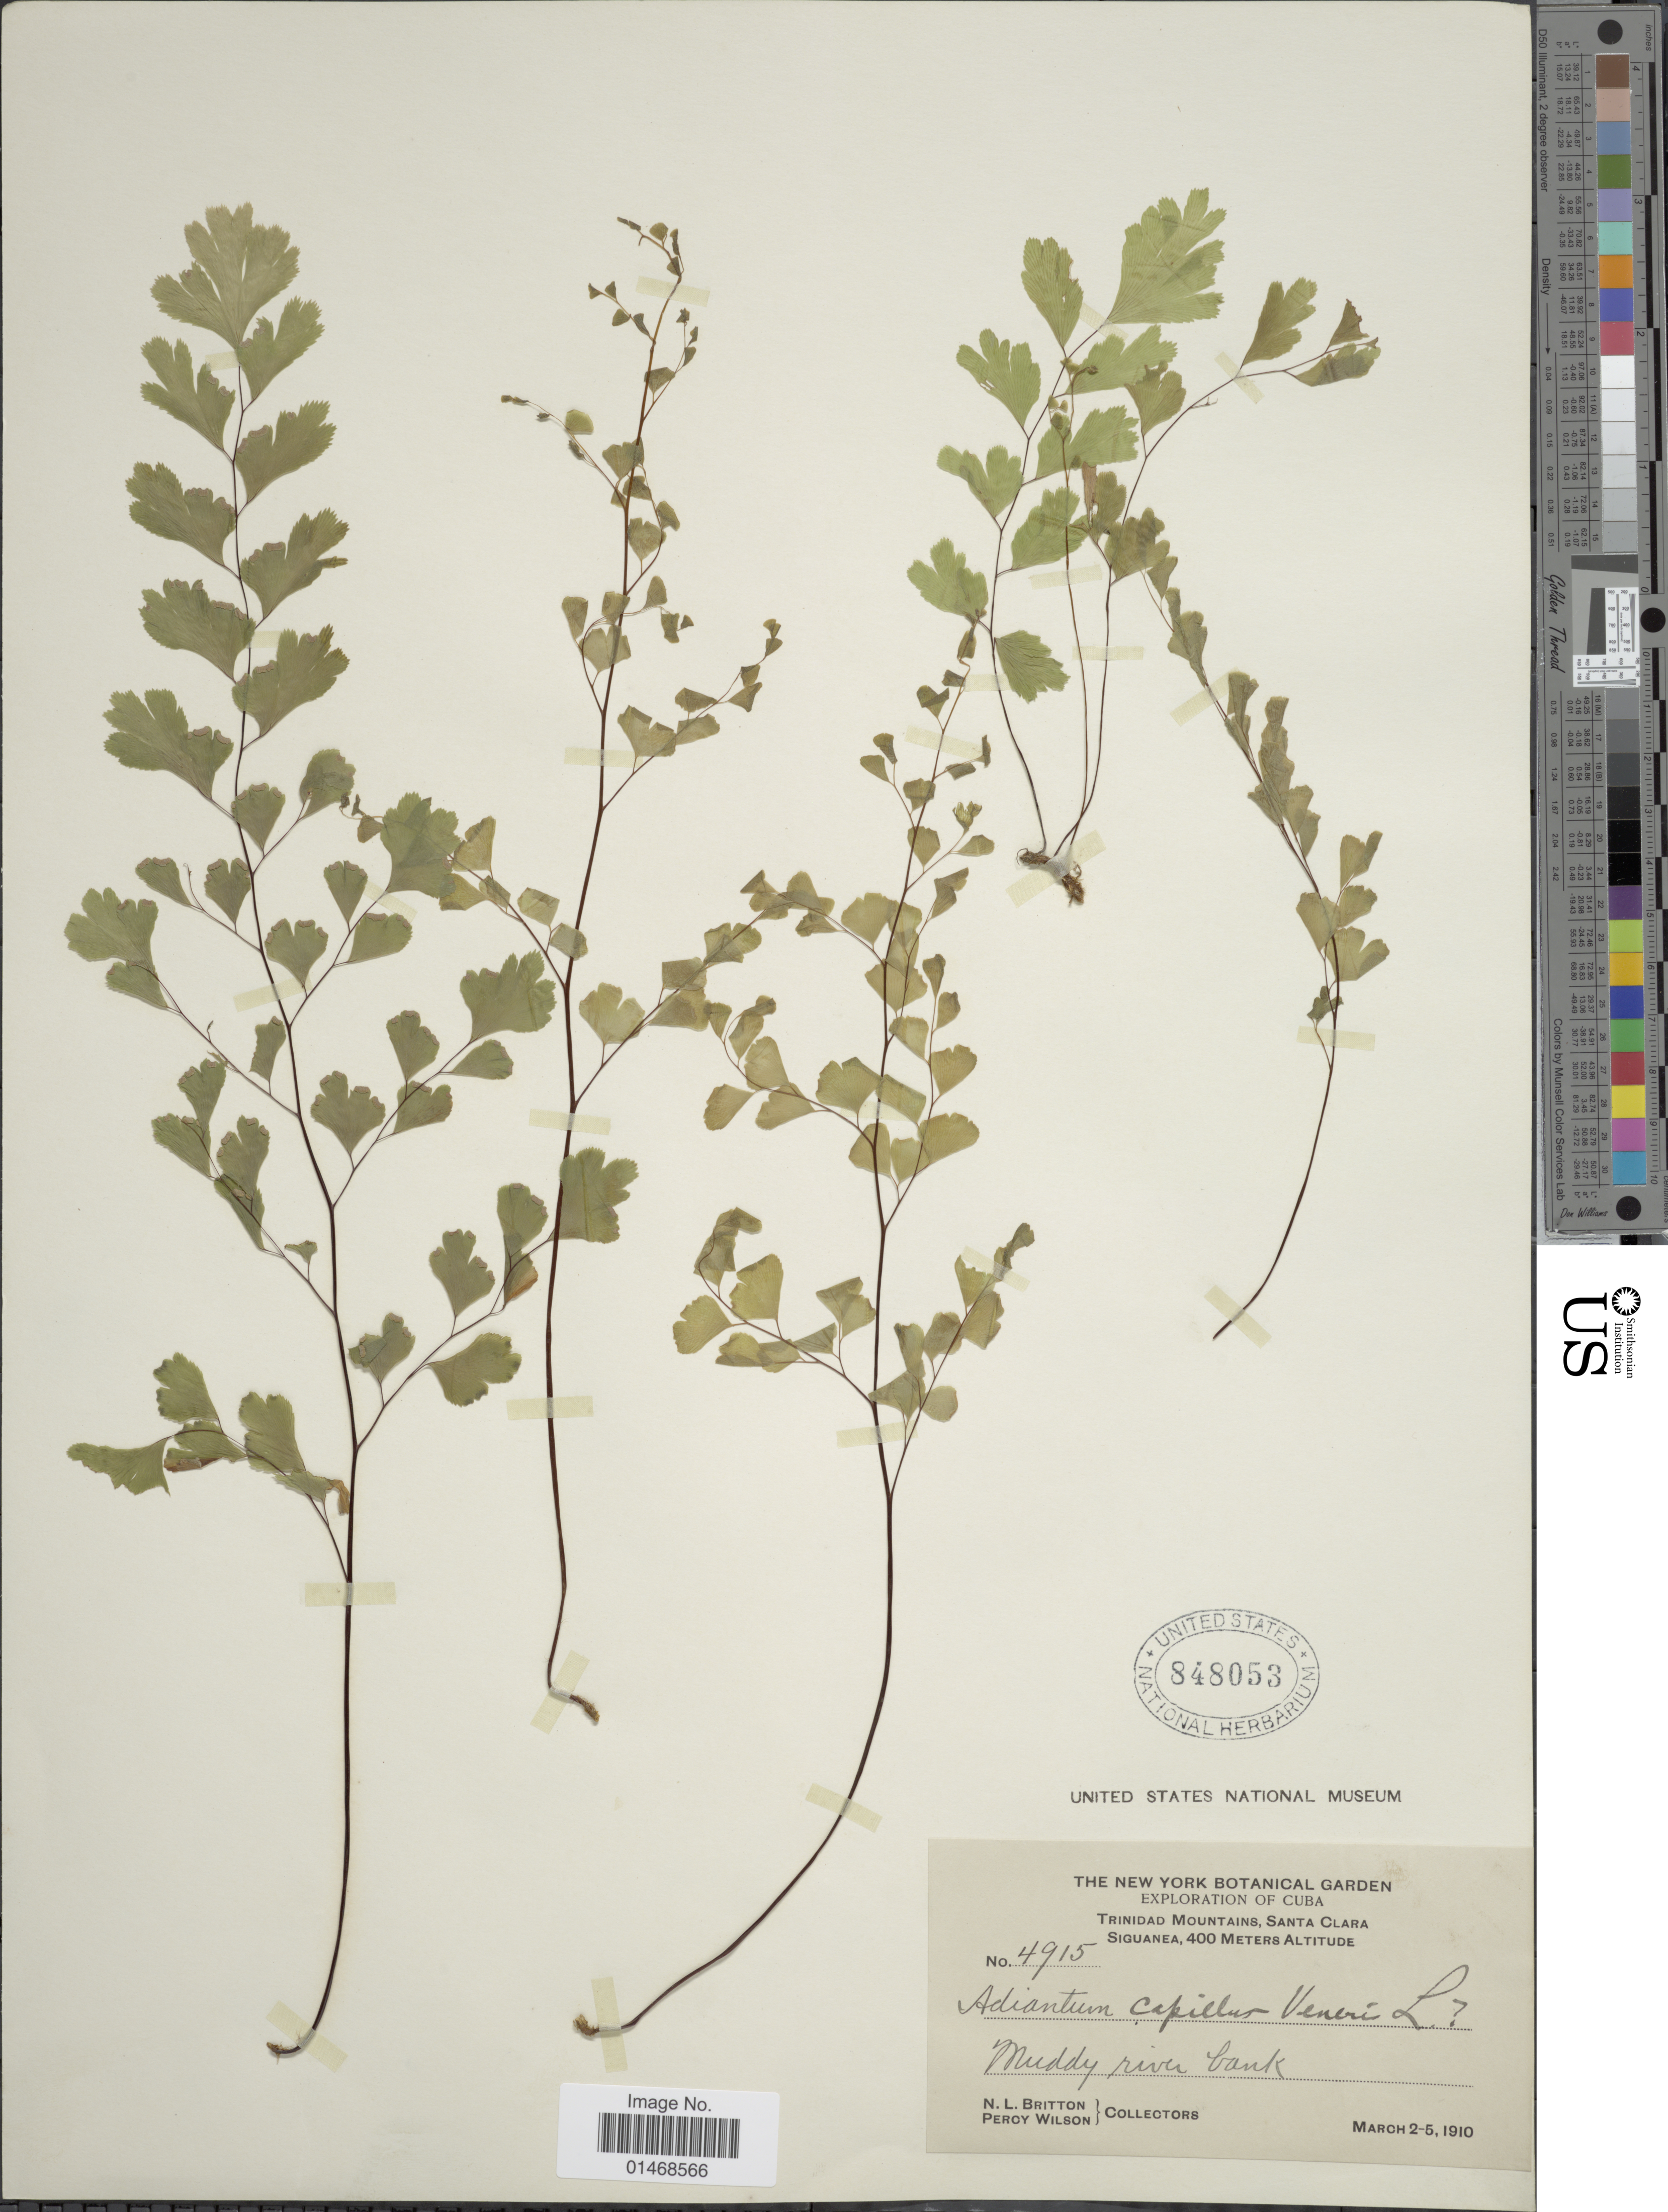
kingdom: Plantae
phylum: Tracheophyta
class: Polypodiopsida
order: Polypodiales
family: Pteridaceae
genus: Adiantum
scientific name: Adiantum capillus-veneris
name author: L.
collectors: N. Britton & P. Wilson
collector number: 4915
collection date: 1910-03-02/1910-03-05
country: Cuba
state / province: Las Villas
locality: Trinidad Mountains, Santa Clara Siquanea, Muddy river bank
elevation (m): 400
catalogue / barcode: US 848053